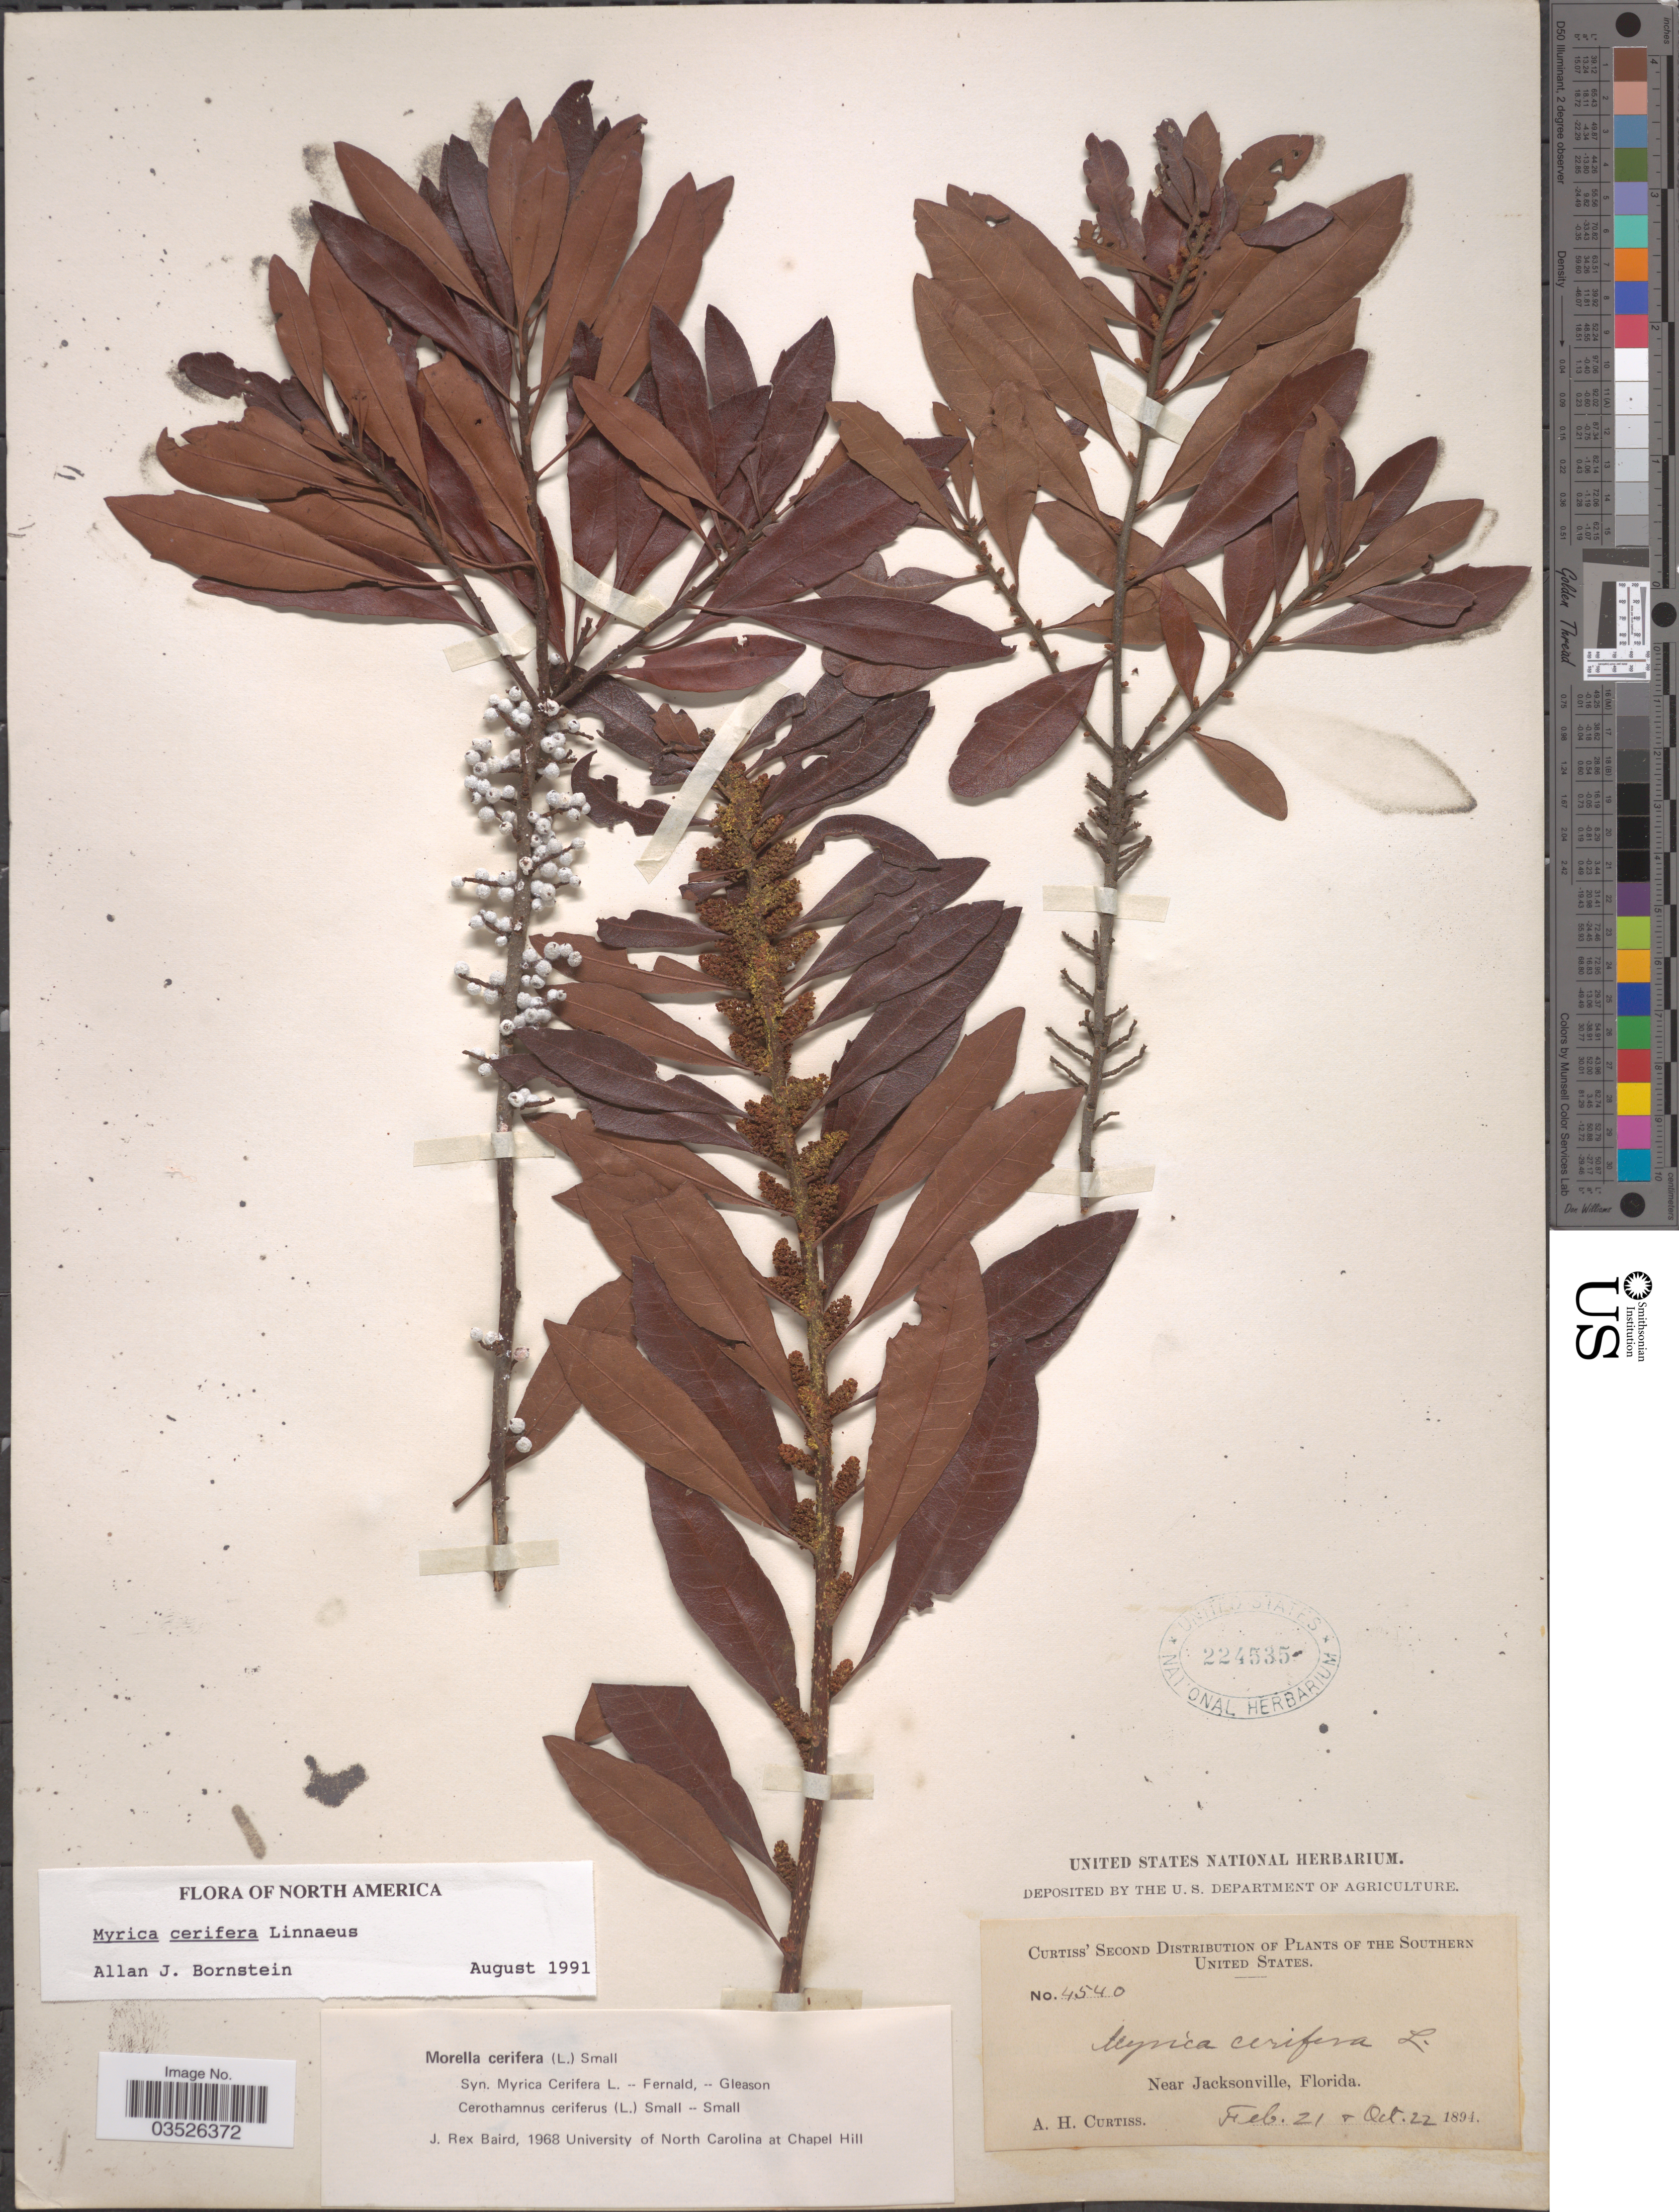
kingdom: Plantae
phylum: Tracheophyta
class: Magnoliopsida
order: Fagales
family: Myricaceae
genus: Morella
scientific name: Morella cerifera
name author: (L.) Small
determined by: Baird, James Rex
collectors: A. H. Curtiss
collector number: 4540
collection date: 1894-02-21/1894-10-22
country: United States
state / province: Florida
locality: Southern United States. Near Jacksonville.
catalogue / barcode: US 224535